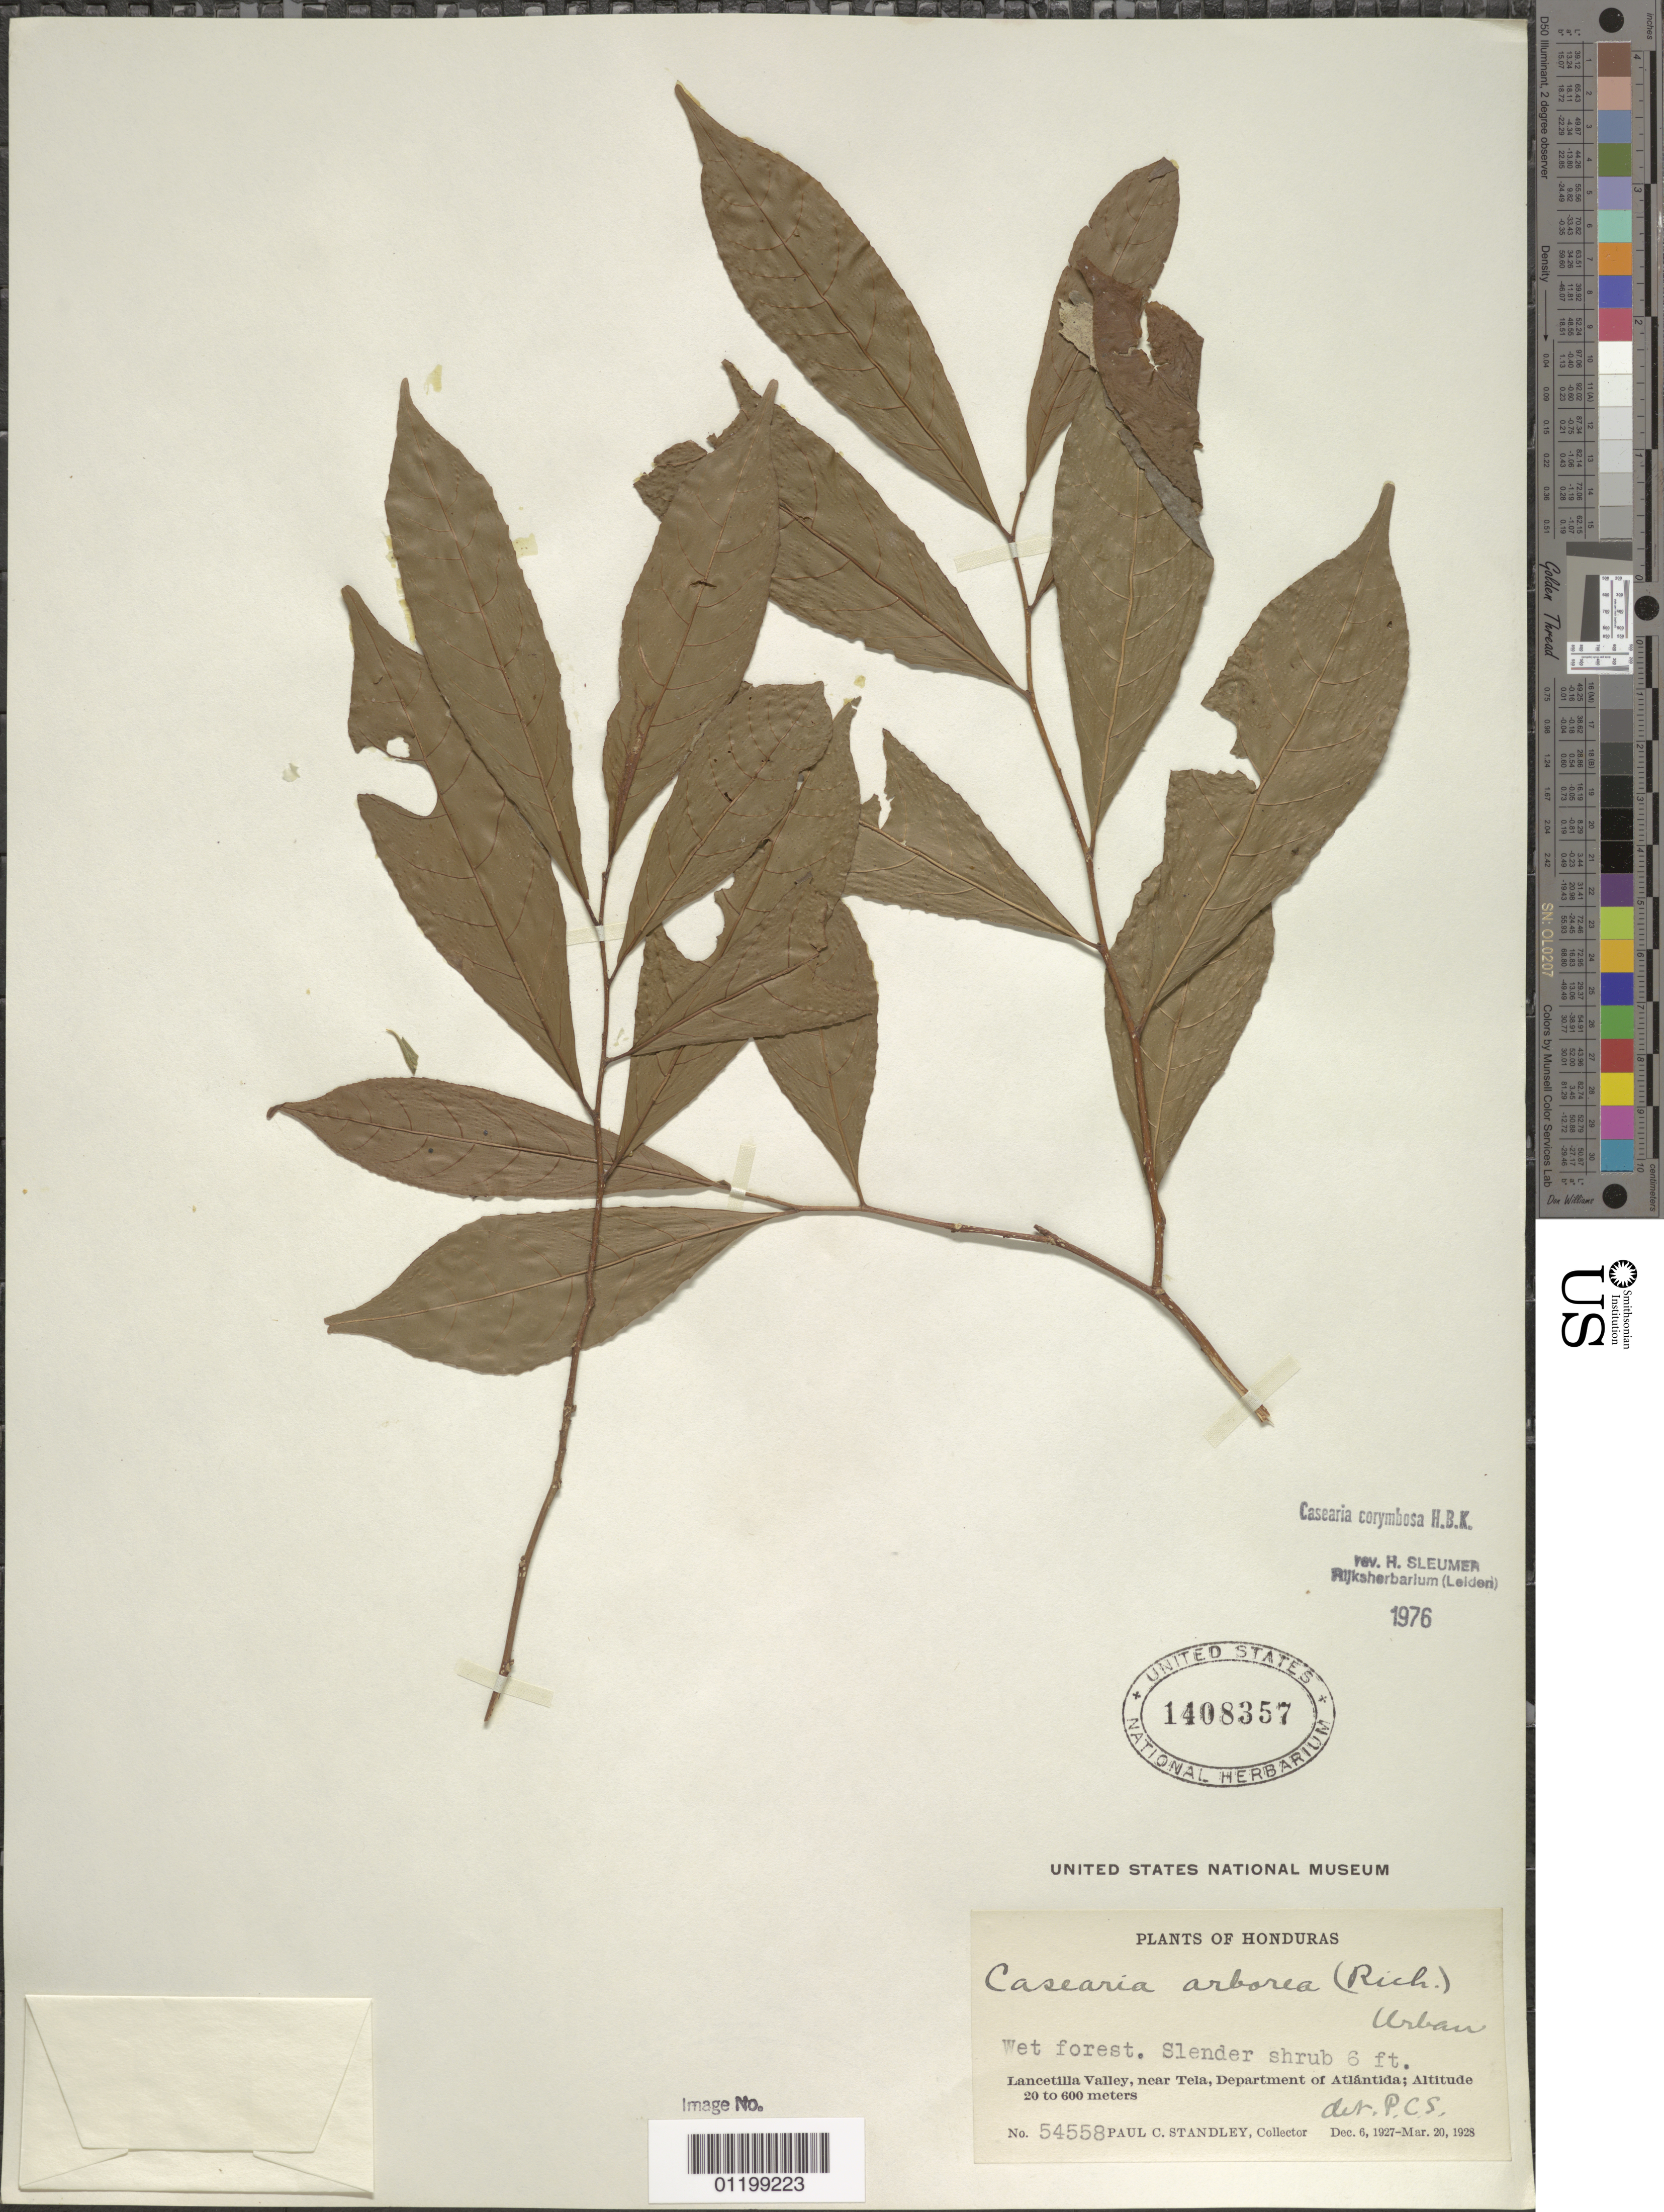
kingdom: Plantae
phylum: Tracheophyta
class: Magnoliopsida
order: Malpighiales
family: Salicaceae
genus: Casearia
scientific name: Casearia corymbosa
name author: Kunth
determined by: Sleumer, H. O.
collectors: P. C. Standley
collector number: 54558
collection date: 1927-12-06/1928-03-20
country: Honduras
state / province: Atlántida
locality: Lancetilla Valley, near Tela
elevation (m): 20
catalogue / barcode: US 1408357